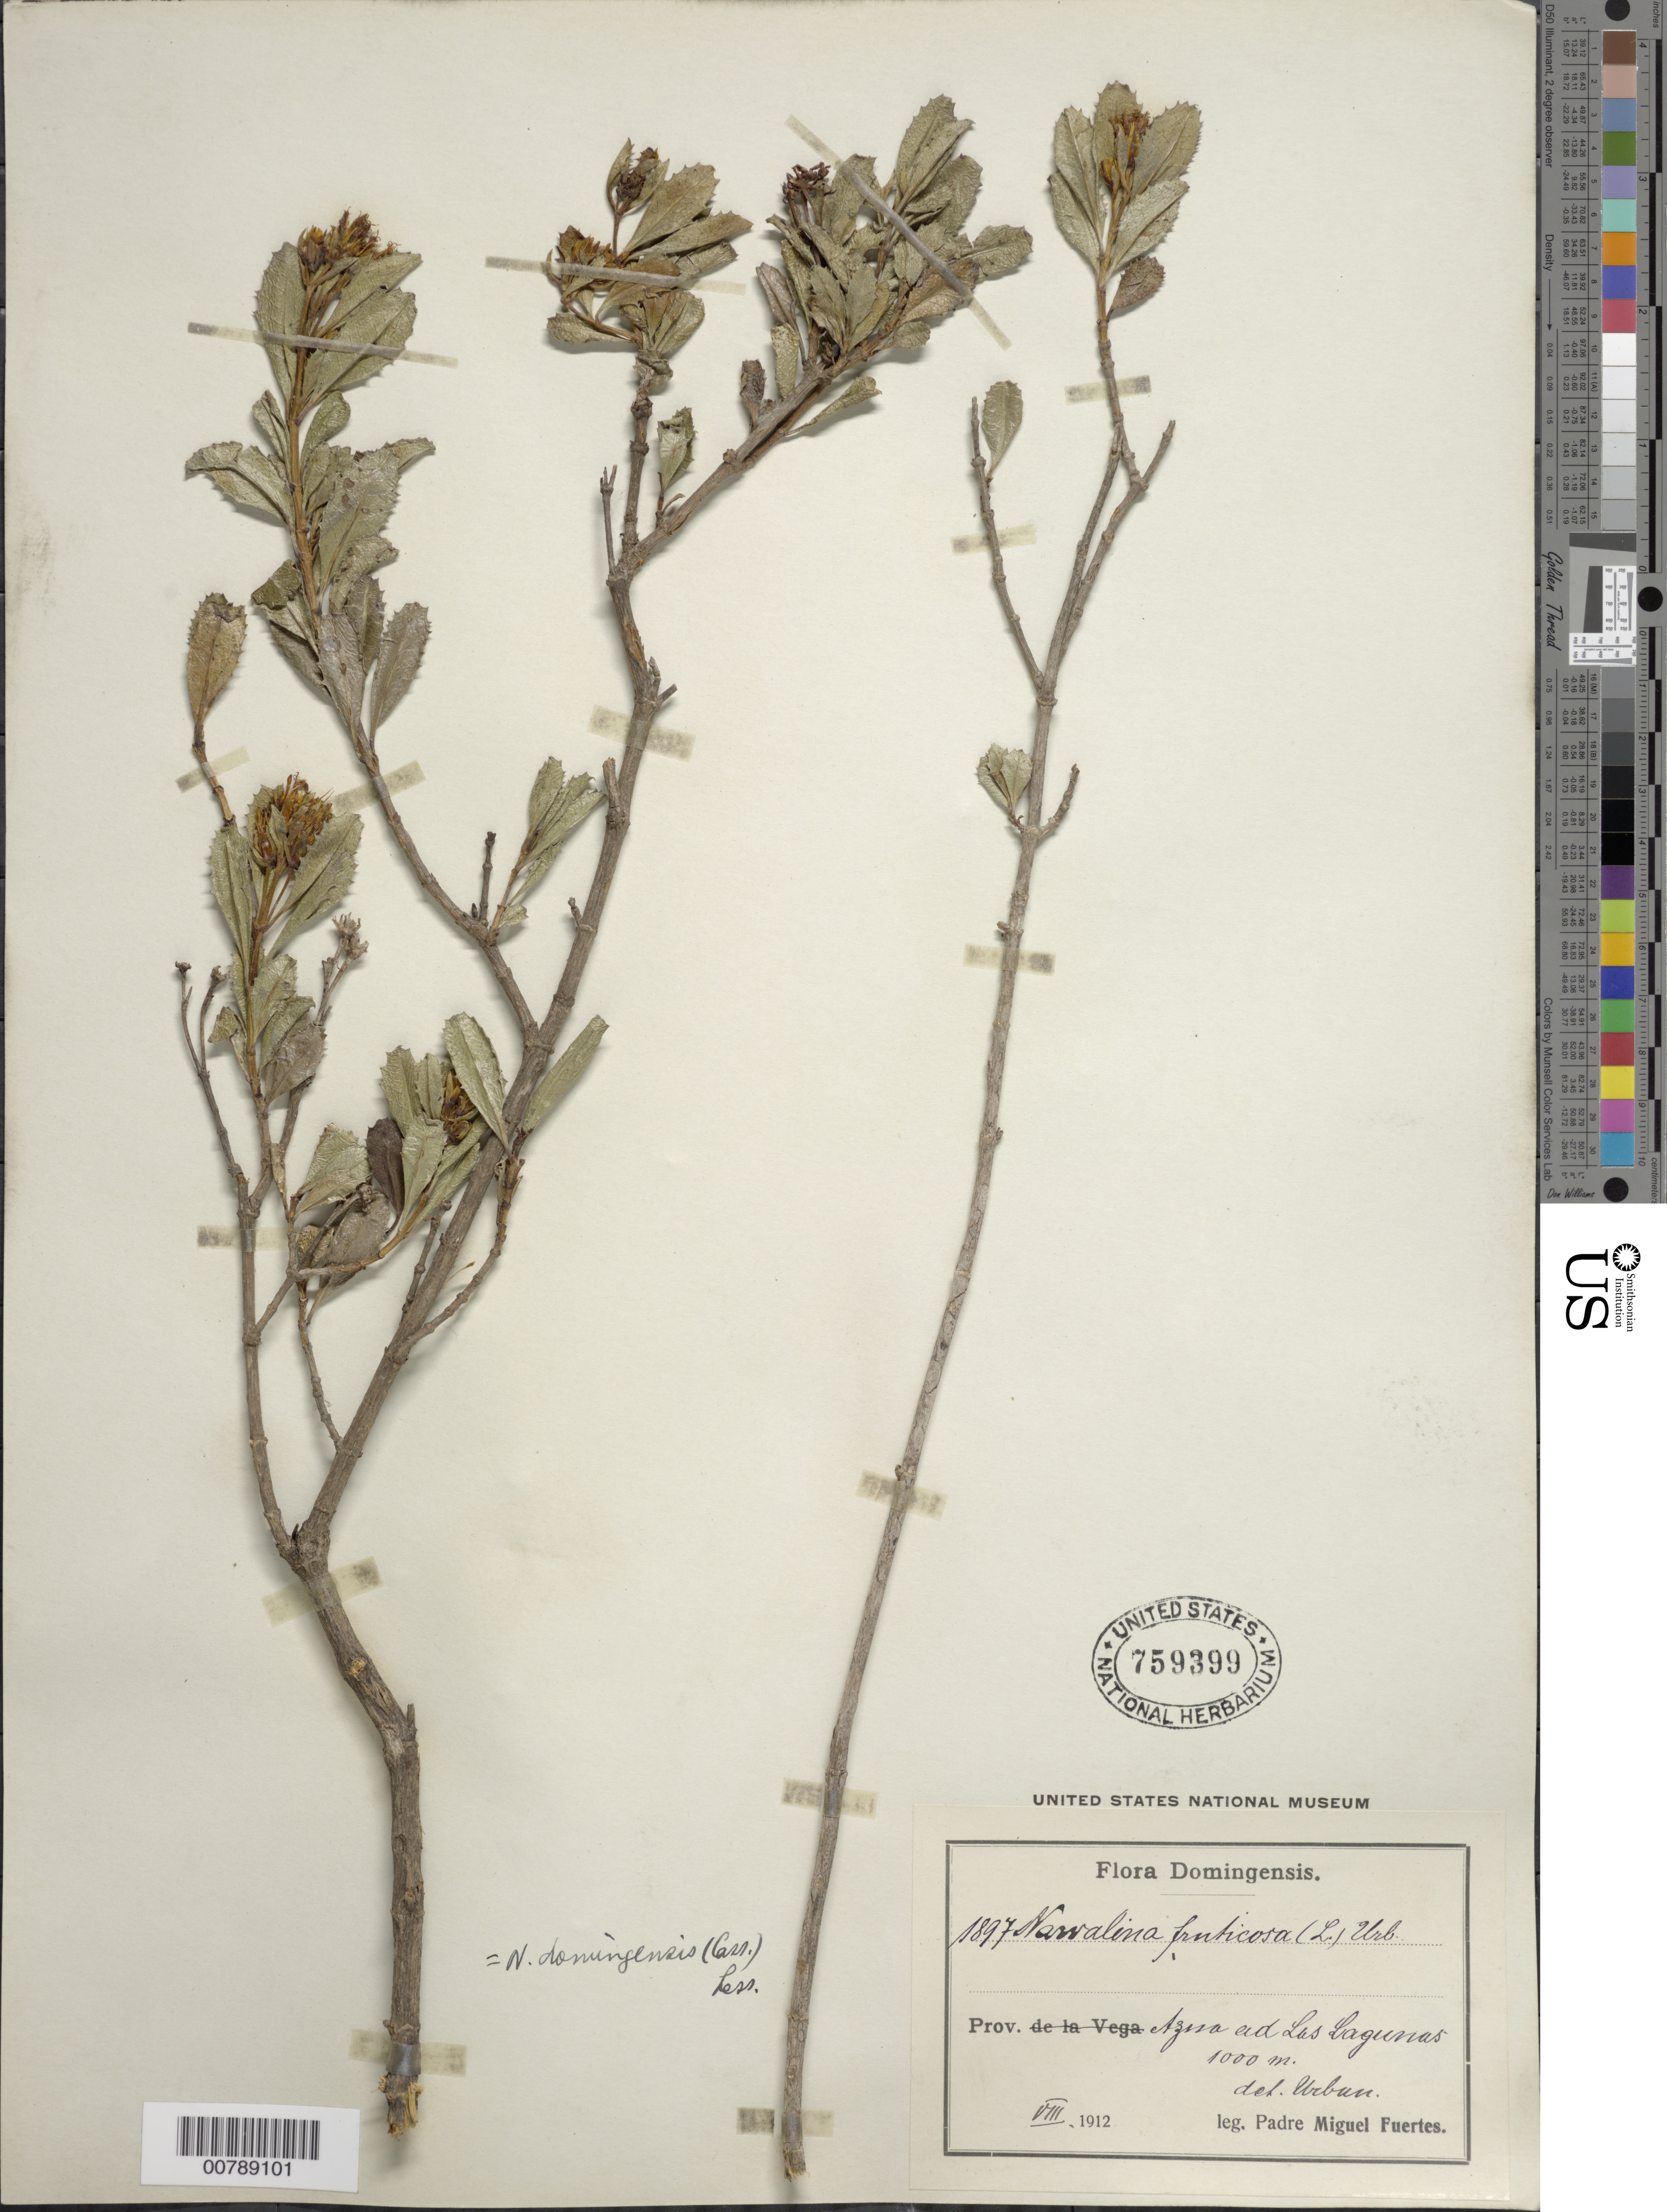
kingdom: Plantae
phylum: Tracheophyta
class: Magnoliopsida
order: Asterales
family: Asteraceae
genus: Narvalina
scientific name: Narvalina domingensis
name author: (Cass.) Less.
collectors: M. D. Fuertes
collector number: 1897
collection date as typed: Aug 1912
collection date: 1912-08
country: Dominican Republic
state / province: Azua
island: Hispaniola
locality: Ad Las Lagunas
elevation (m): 1000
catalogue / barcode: US 759399